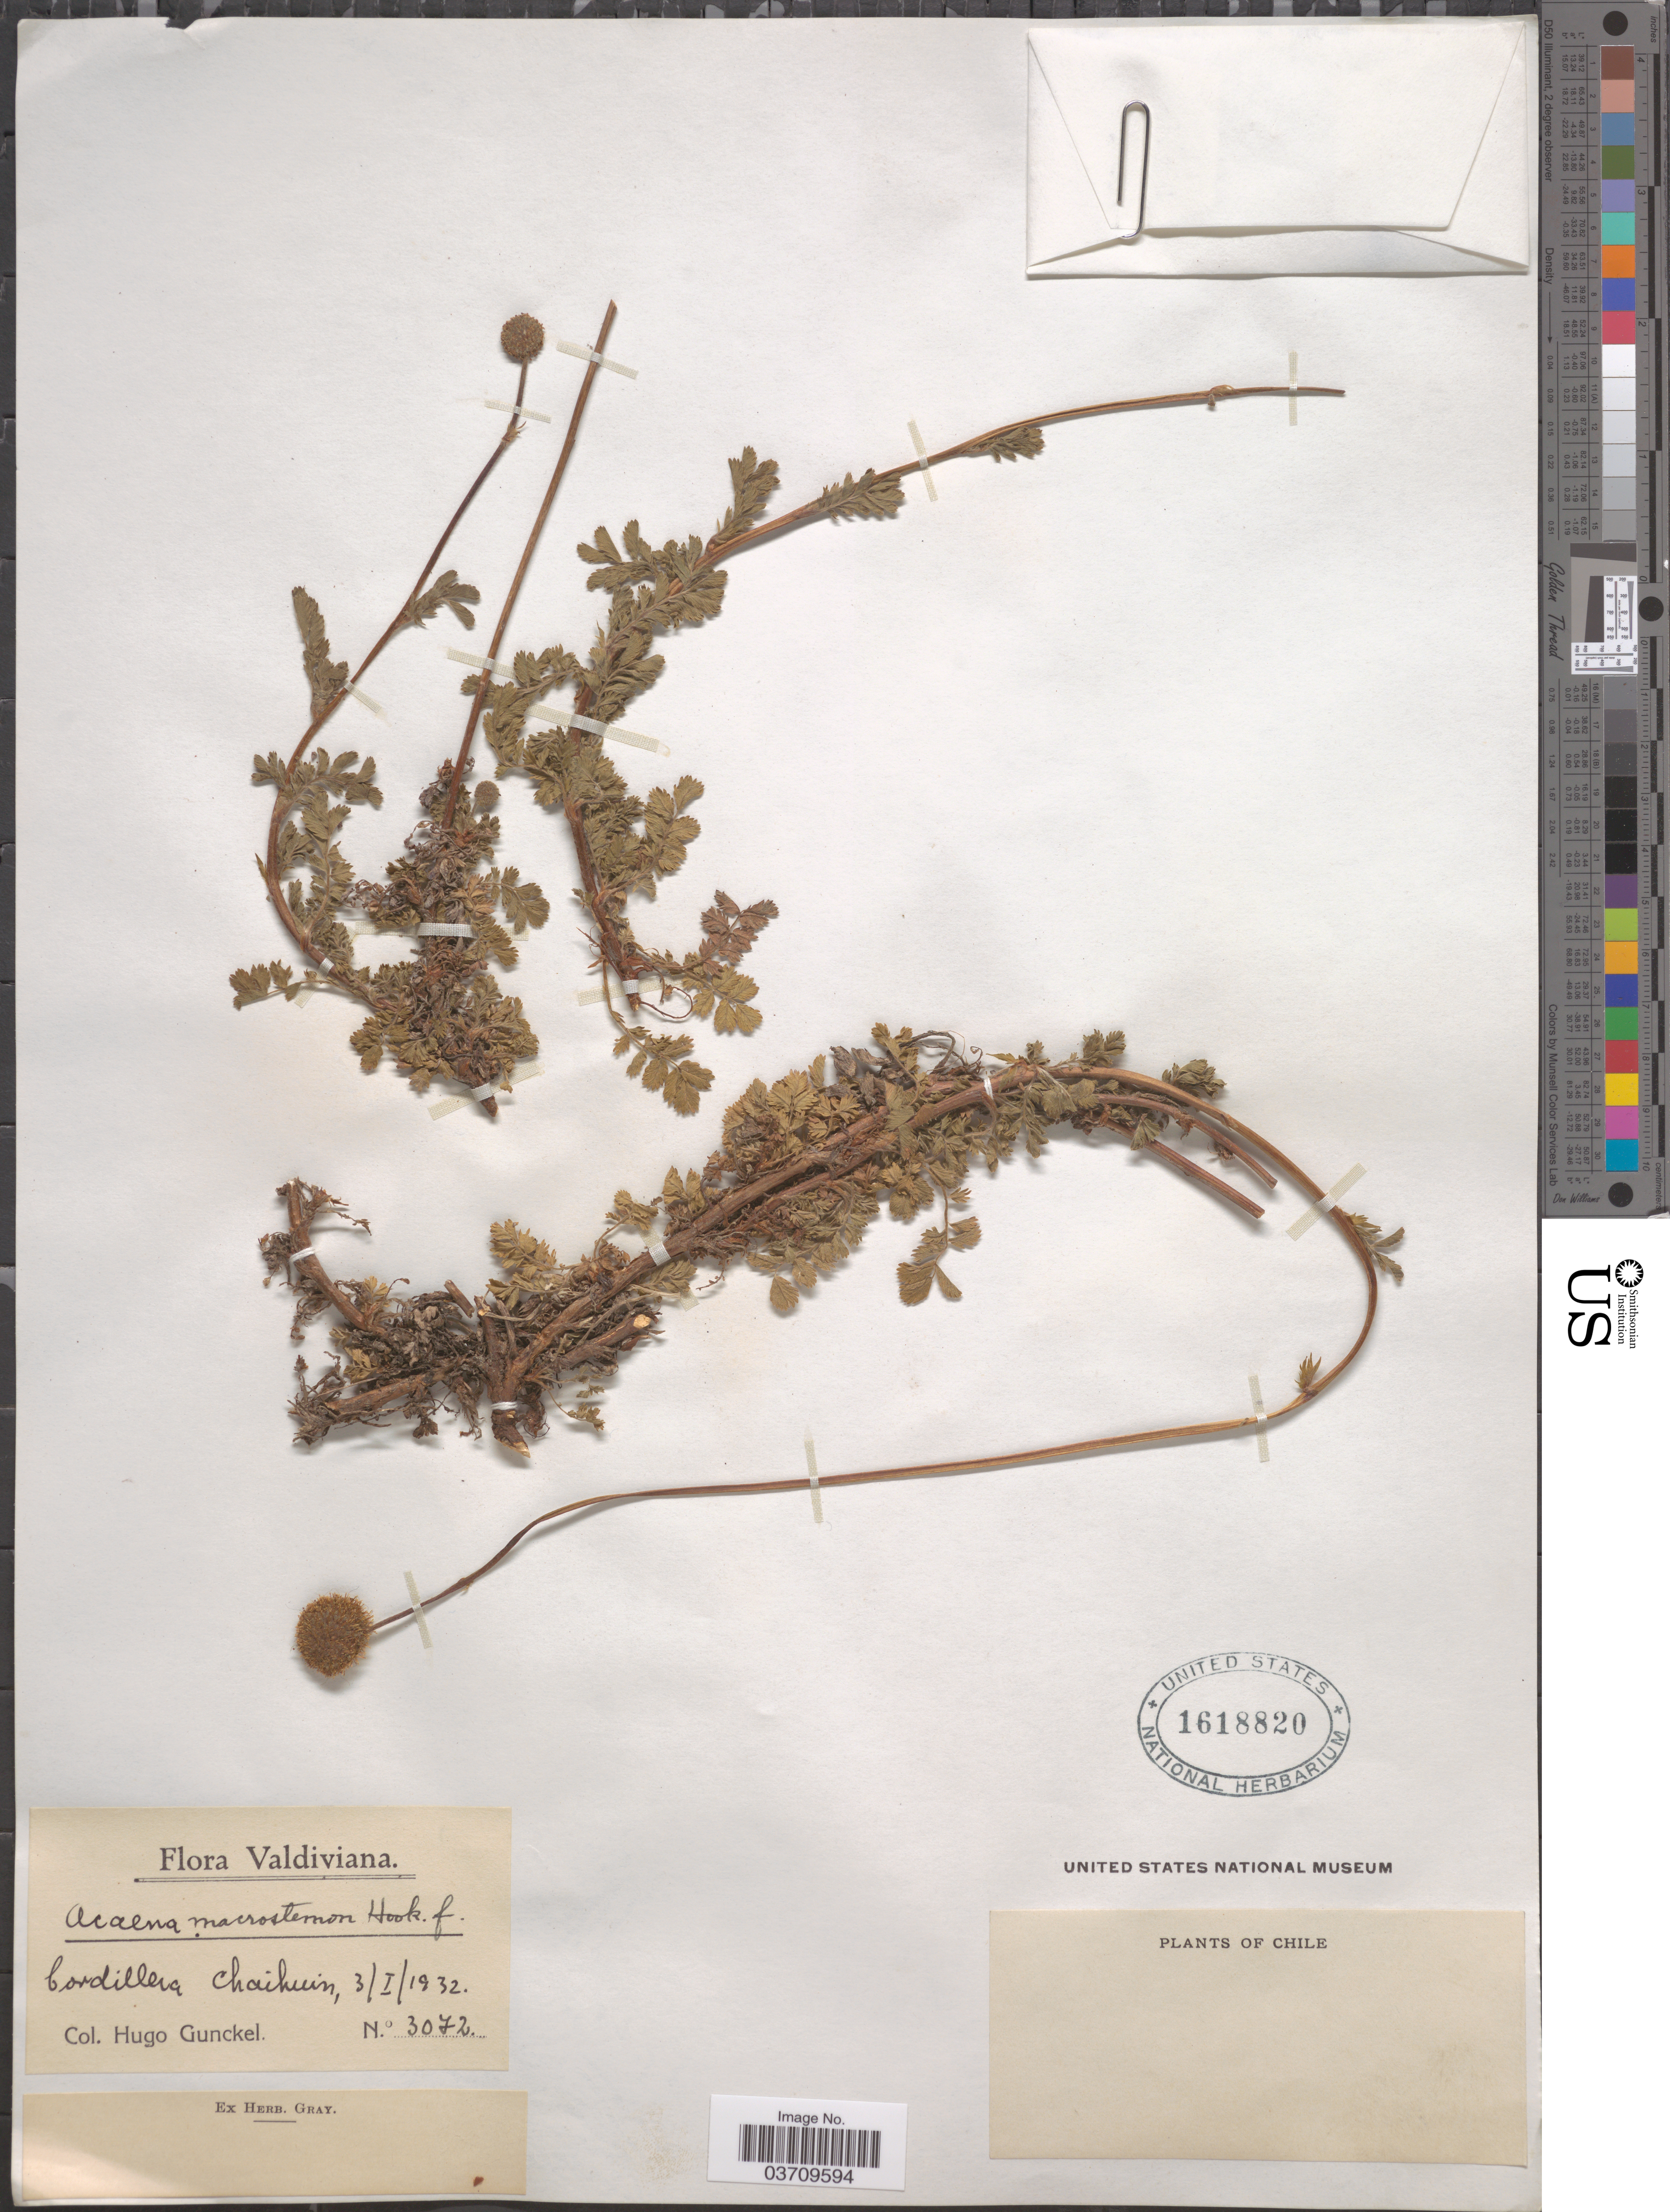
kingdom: Plantae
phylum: Tracheophyta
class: Magnoliopsida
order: Rosales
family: Rosaceae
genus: Acaena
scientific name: Acaena magellanica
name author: Vahl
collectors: H. Gunckel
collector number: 3072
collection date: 1932-01-03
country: Chile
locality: Valdiviana. Cordillera Chaihuin.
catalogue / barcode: US 1618820